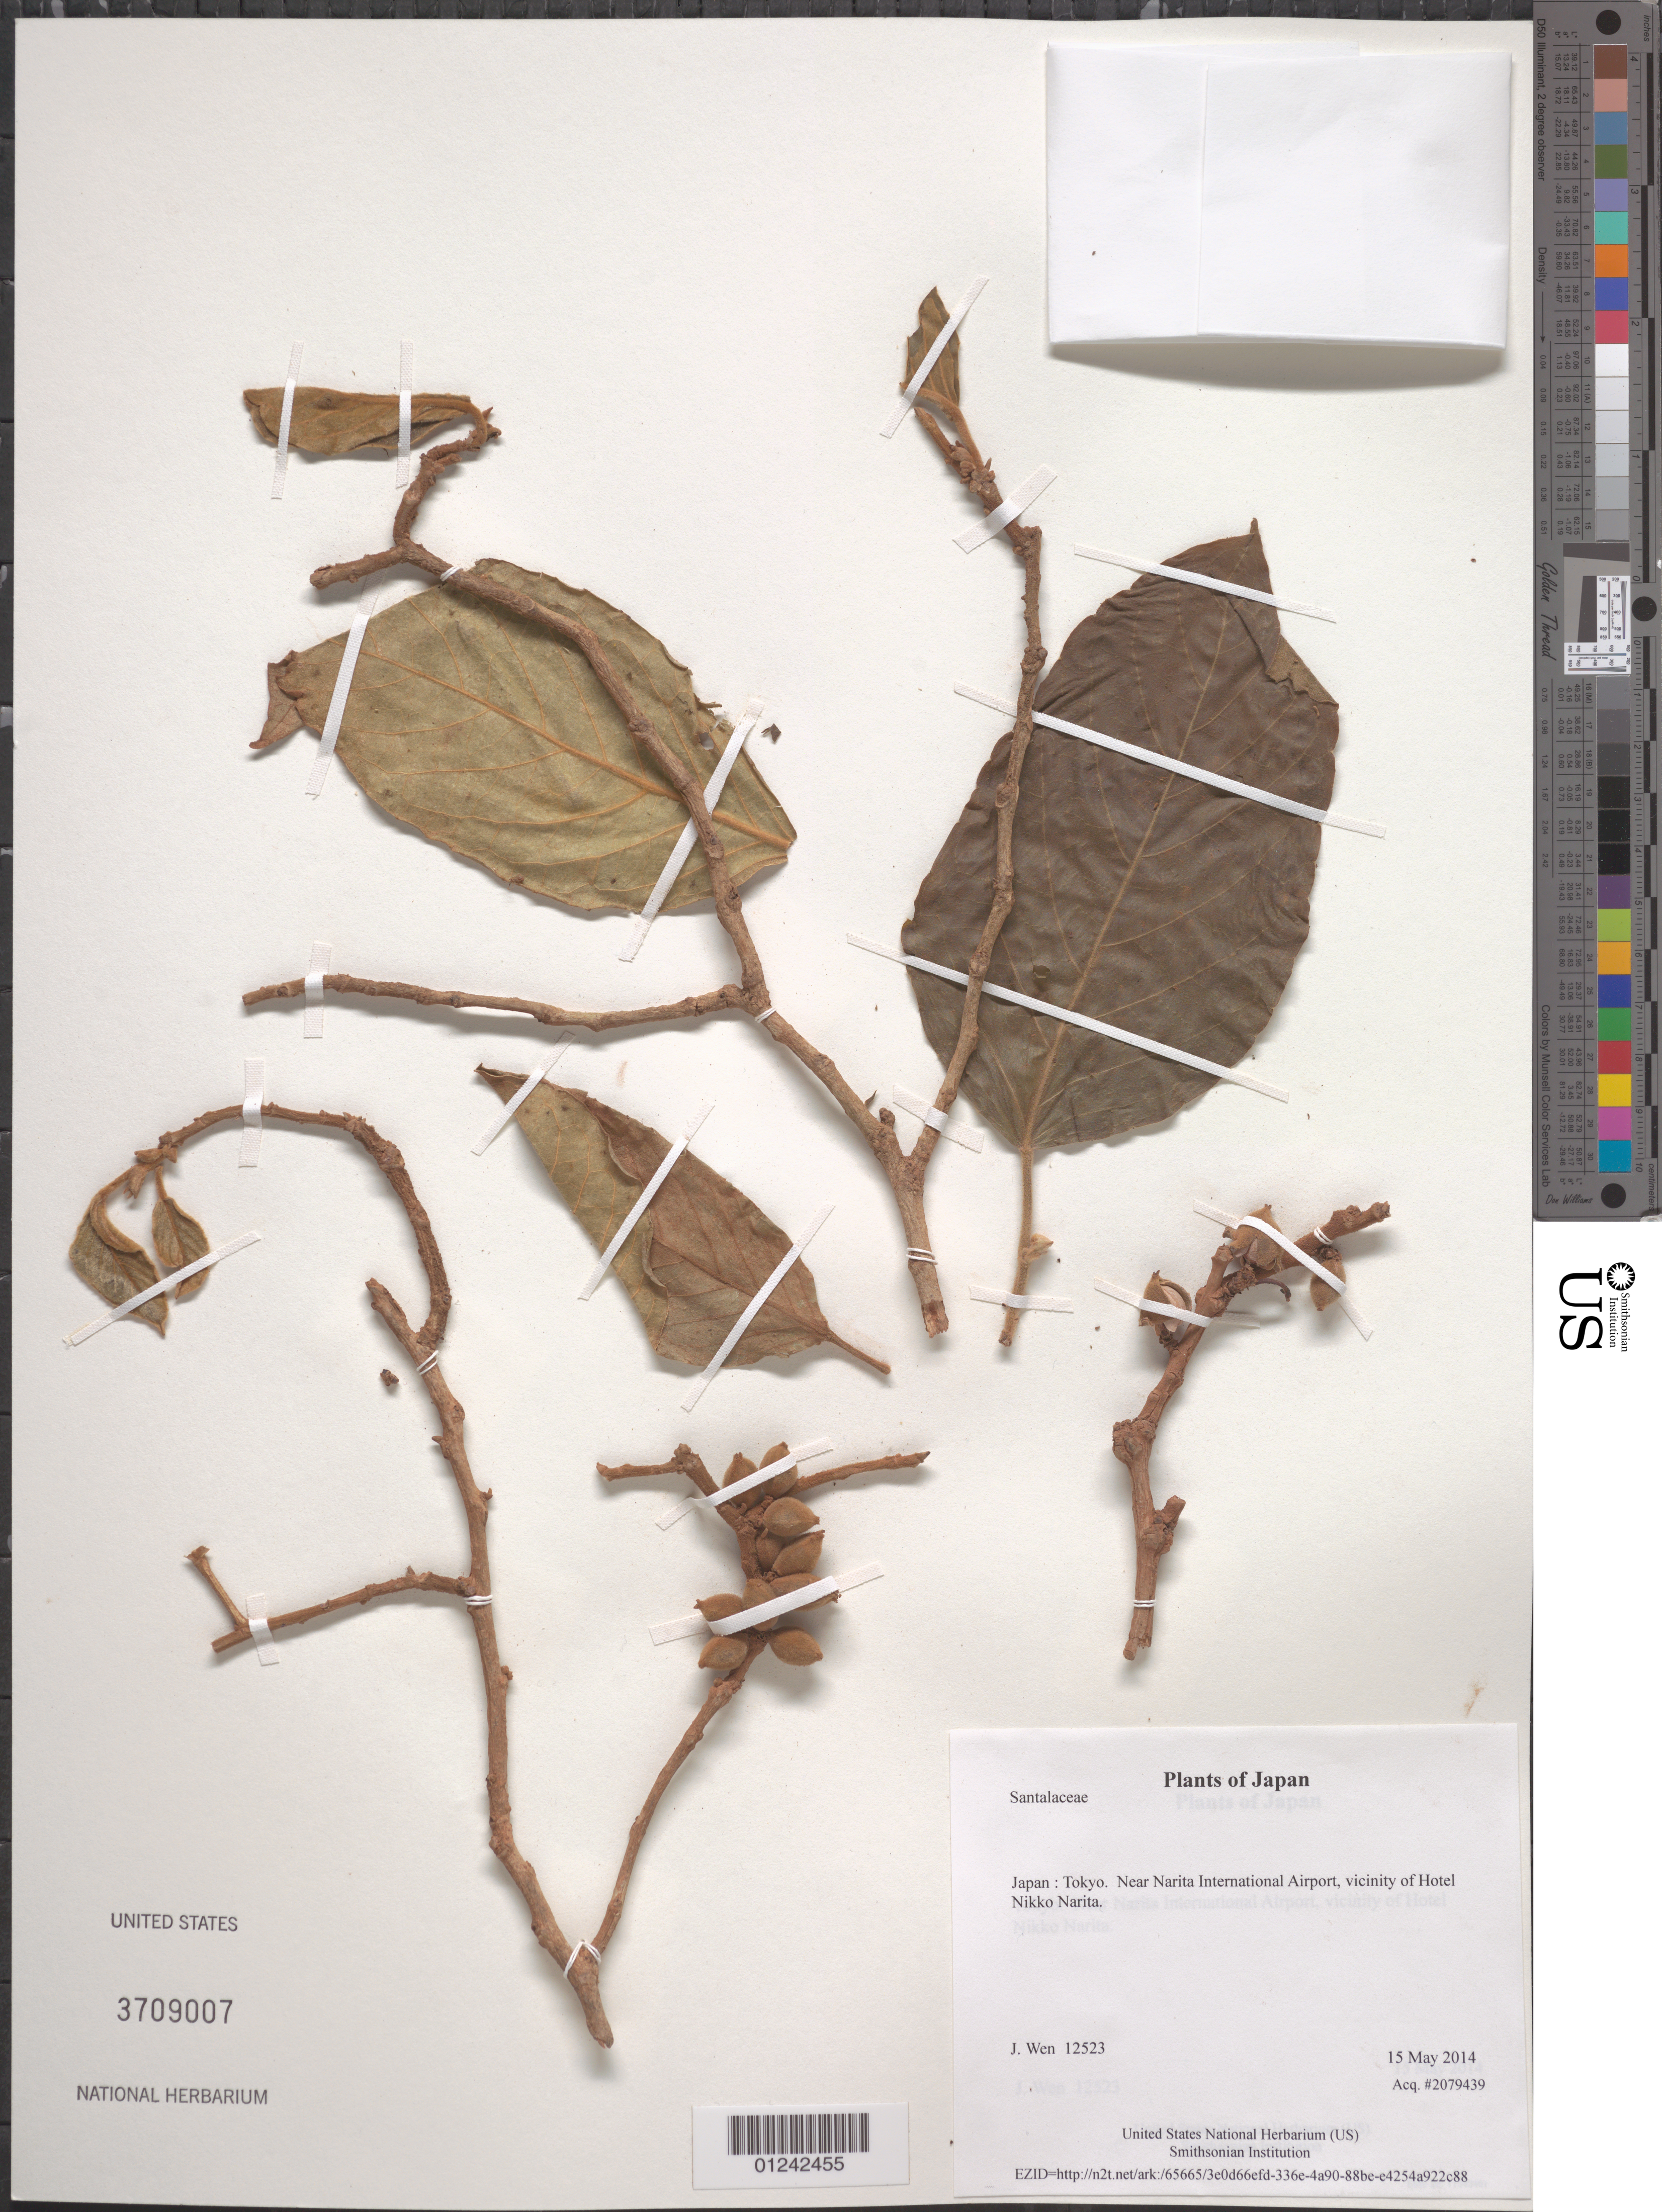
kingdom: Plantae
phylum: Tracheophyta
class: Magnoliopsida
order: Santalales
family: Santalaceae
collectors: J. Wen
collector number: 12523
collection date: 2014-05-15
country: Japan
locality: Tokyo. Near Narita International Airport, vicinity of Hotel Nikko Narita.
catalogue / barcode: US 3709007